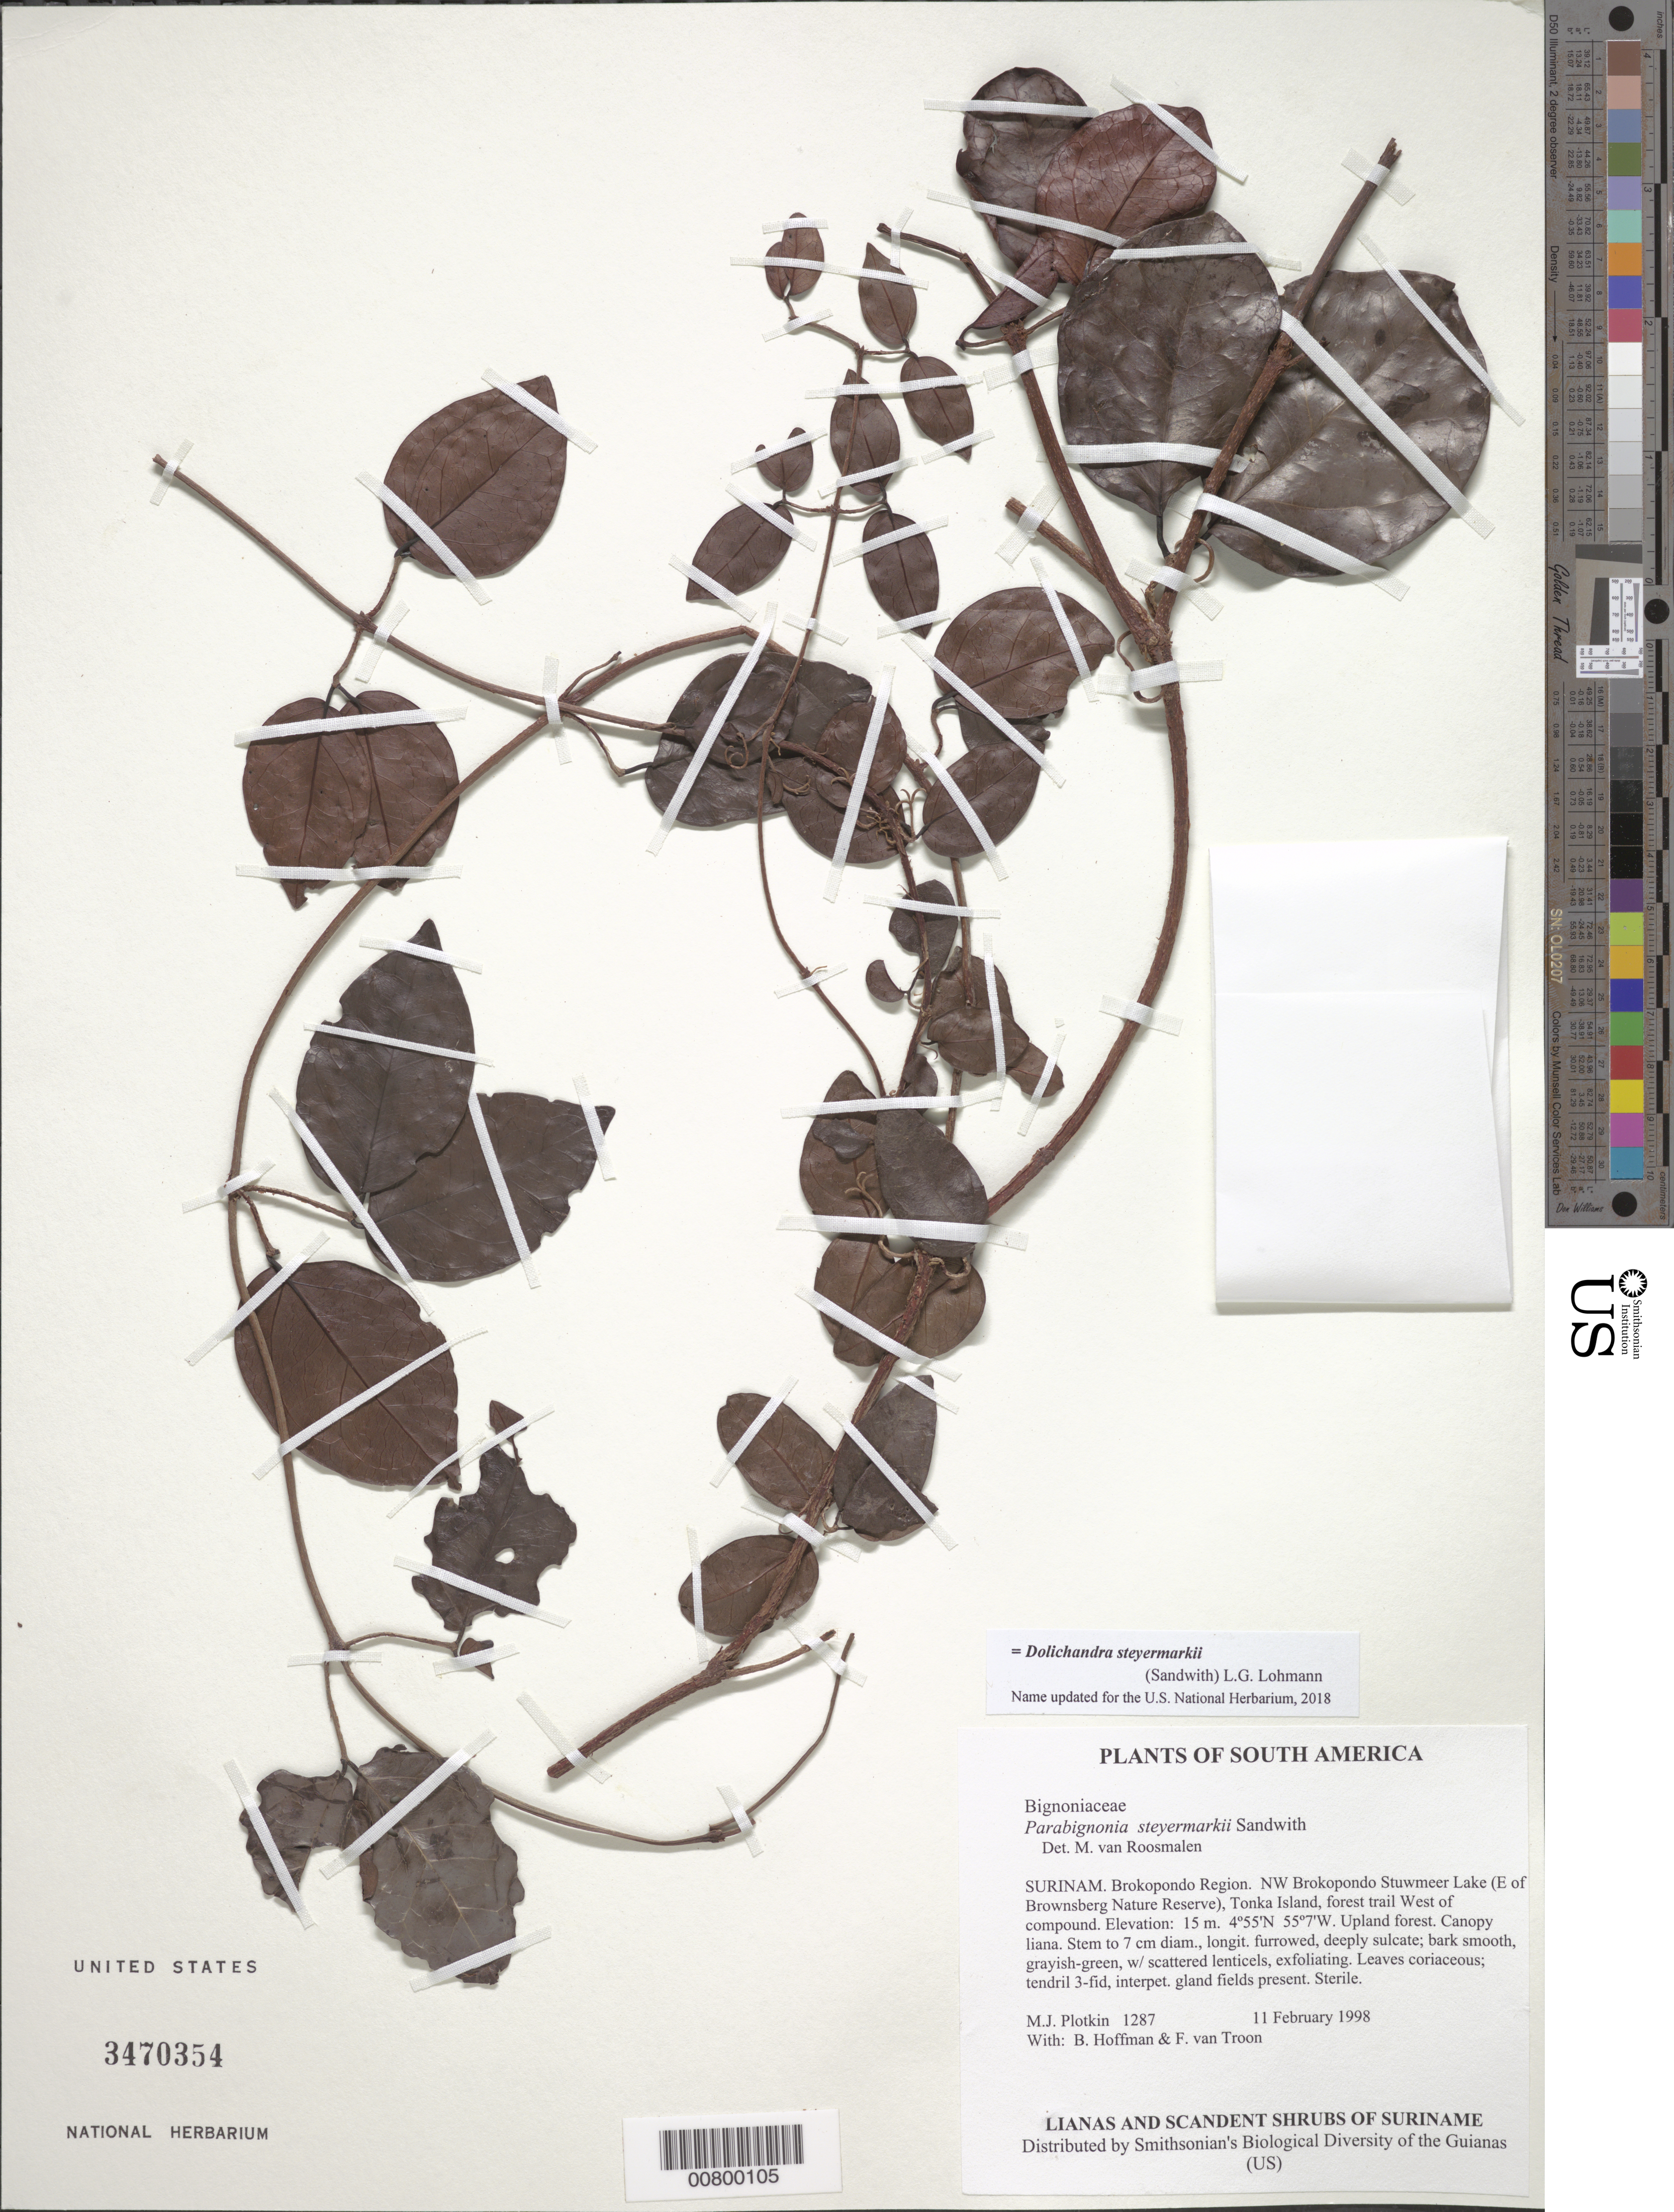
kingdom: Plantae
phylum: Tracheophyta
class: Magnoliopsida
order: Lamiales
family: Bignoniaceae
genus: Dolichandra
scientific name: Dolichandra steyermarkii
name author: (Sandwith) L.G. Lohmann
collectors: M. Plotkin, B. Hoffman & F. Van Troon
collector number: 1287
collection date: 1998-02-11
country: Suriname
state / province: Brokopondo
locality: NW Brokopondo Stuwmeer Lake (E of Brownsberg Nature Reserve), Tonka Island, forest trail West of compound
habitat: upland forest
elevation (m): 15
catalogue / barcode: US 3470354